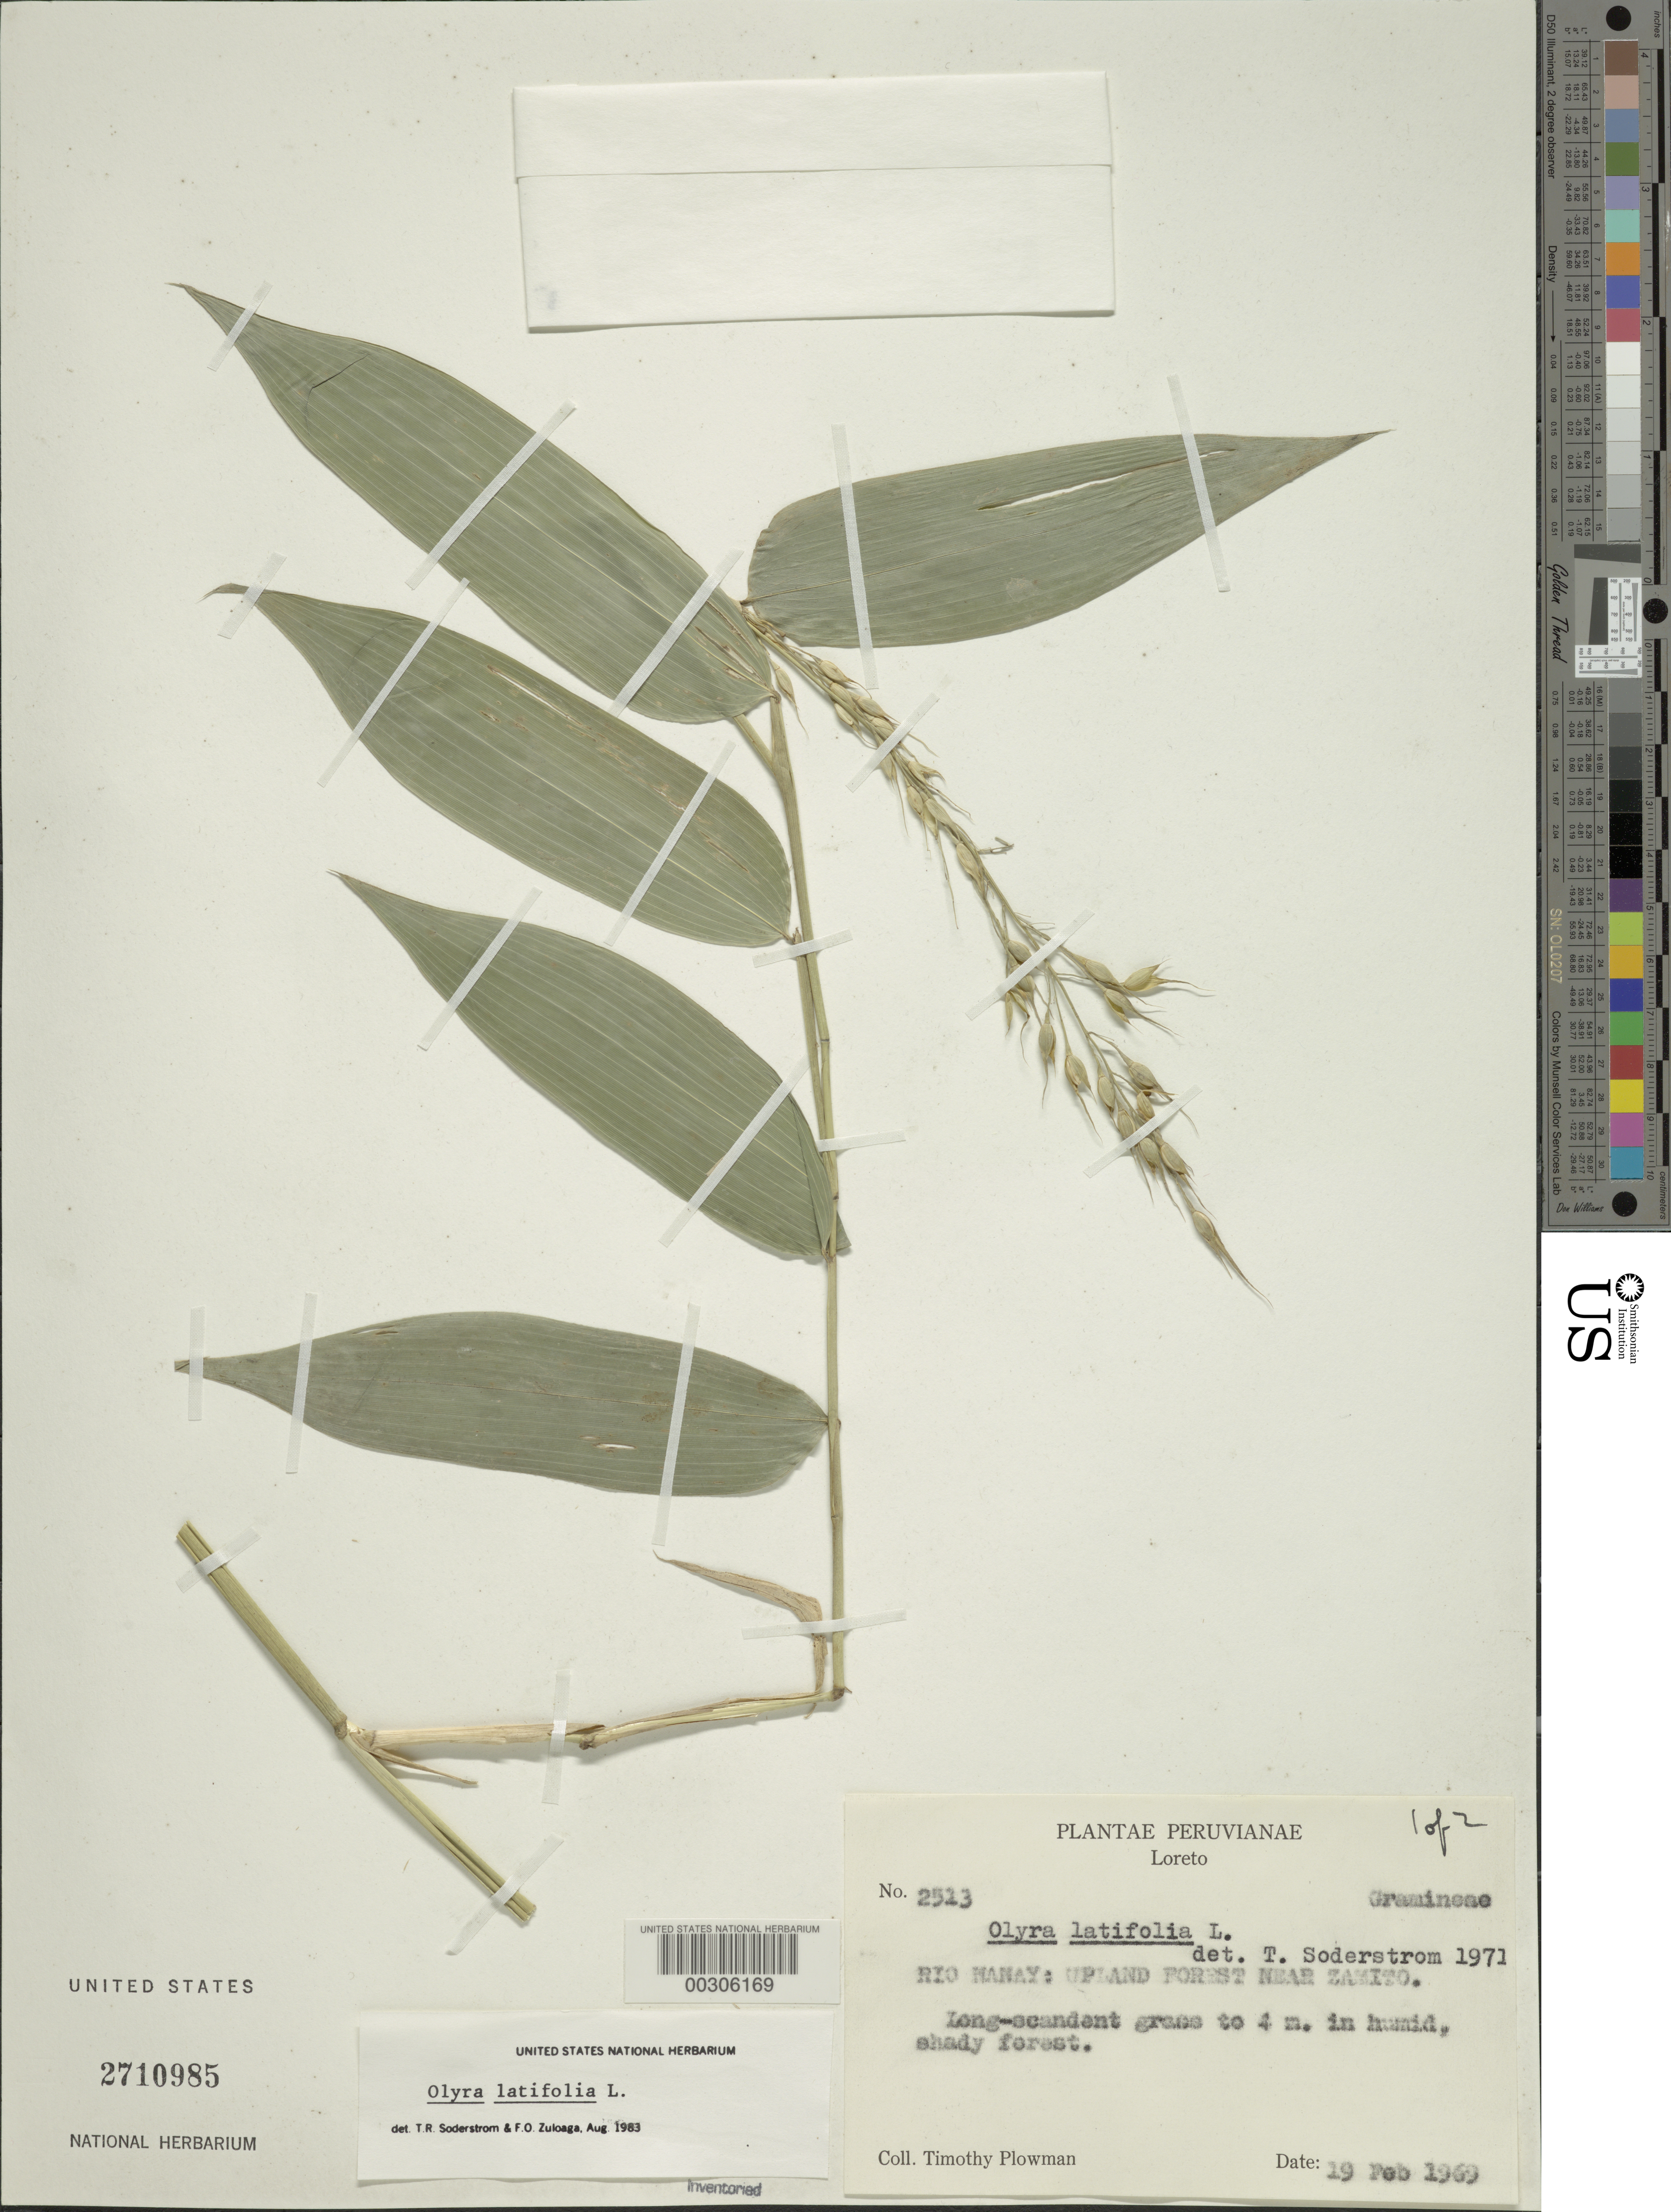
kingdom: Plantae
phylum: Tracheophyta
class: Liliopsida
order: Poales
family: Poaceae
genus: Olyra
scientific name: Olyra latifolia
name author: L.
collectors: T. Plowman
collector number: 2513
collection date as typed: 19 Feb 1969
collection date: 1969-02-19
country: Peru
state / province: Loreto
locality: Rio nanay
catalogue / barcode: US 2710985